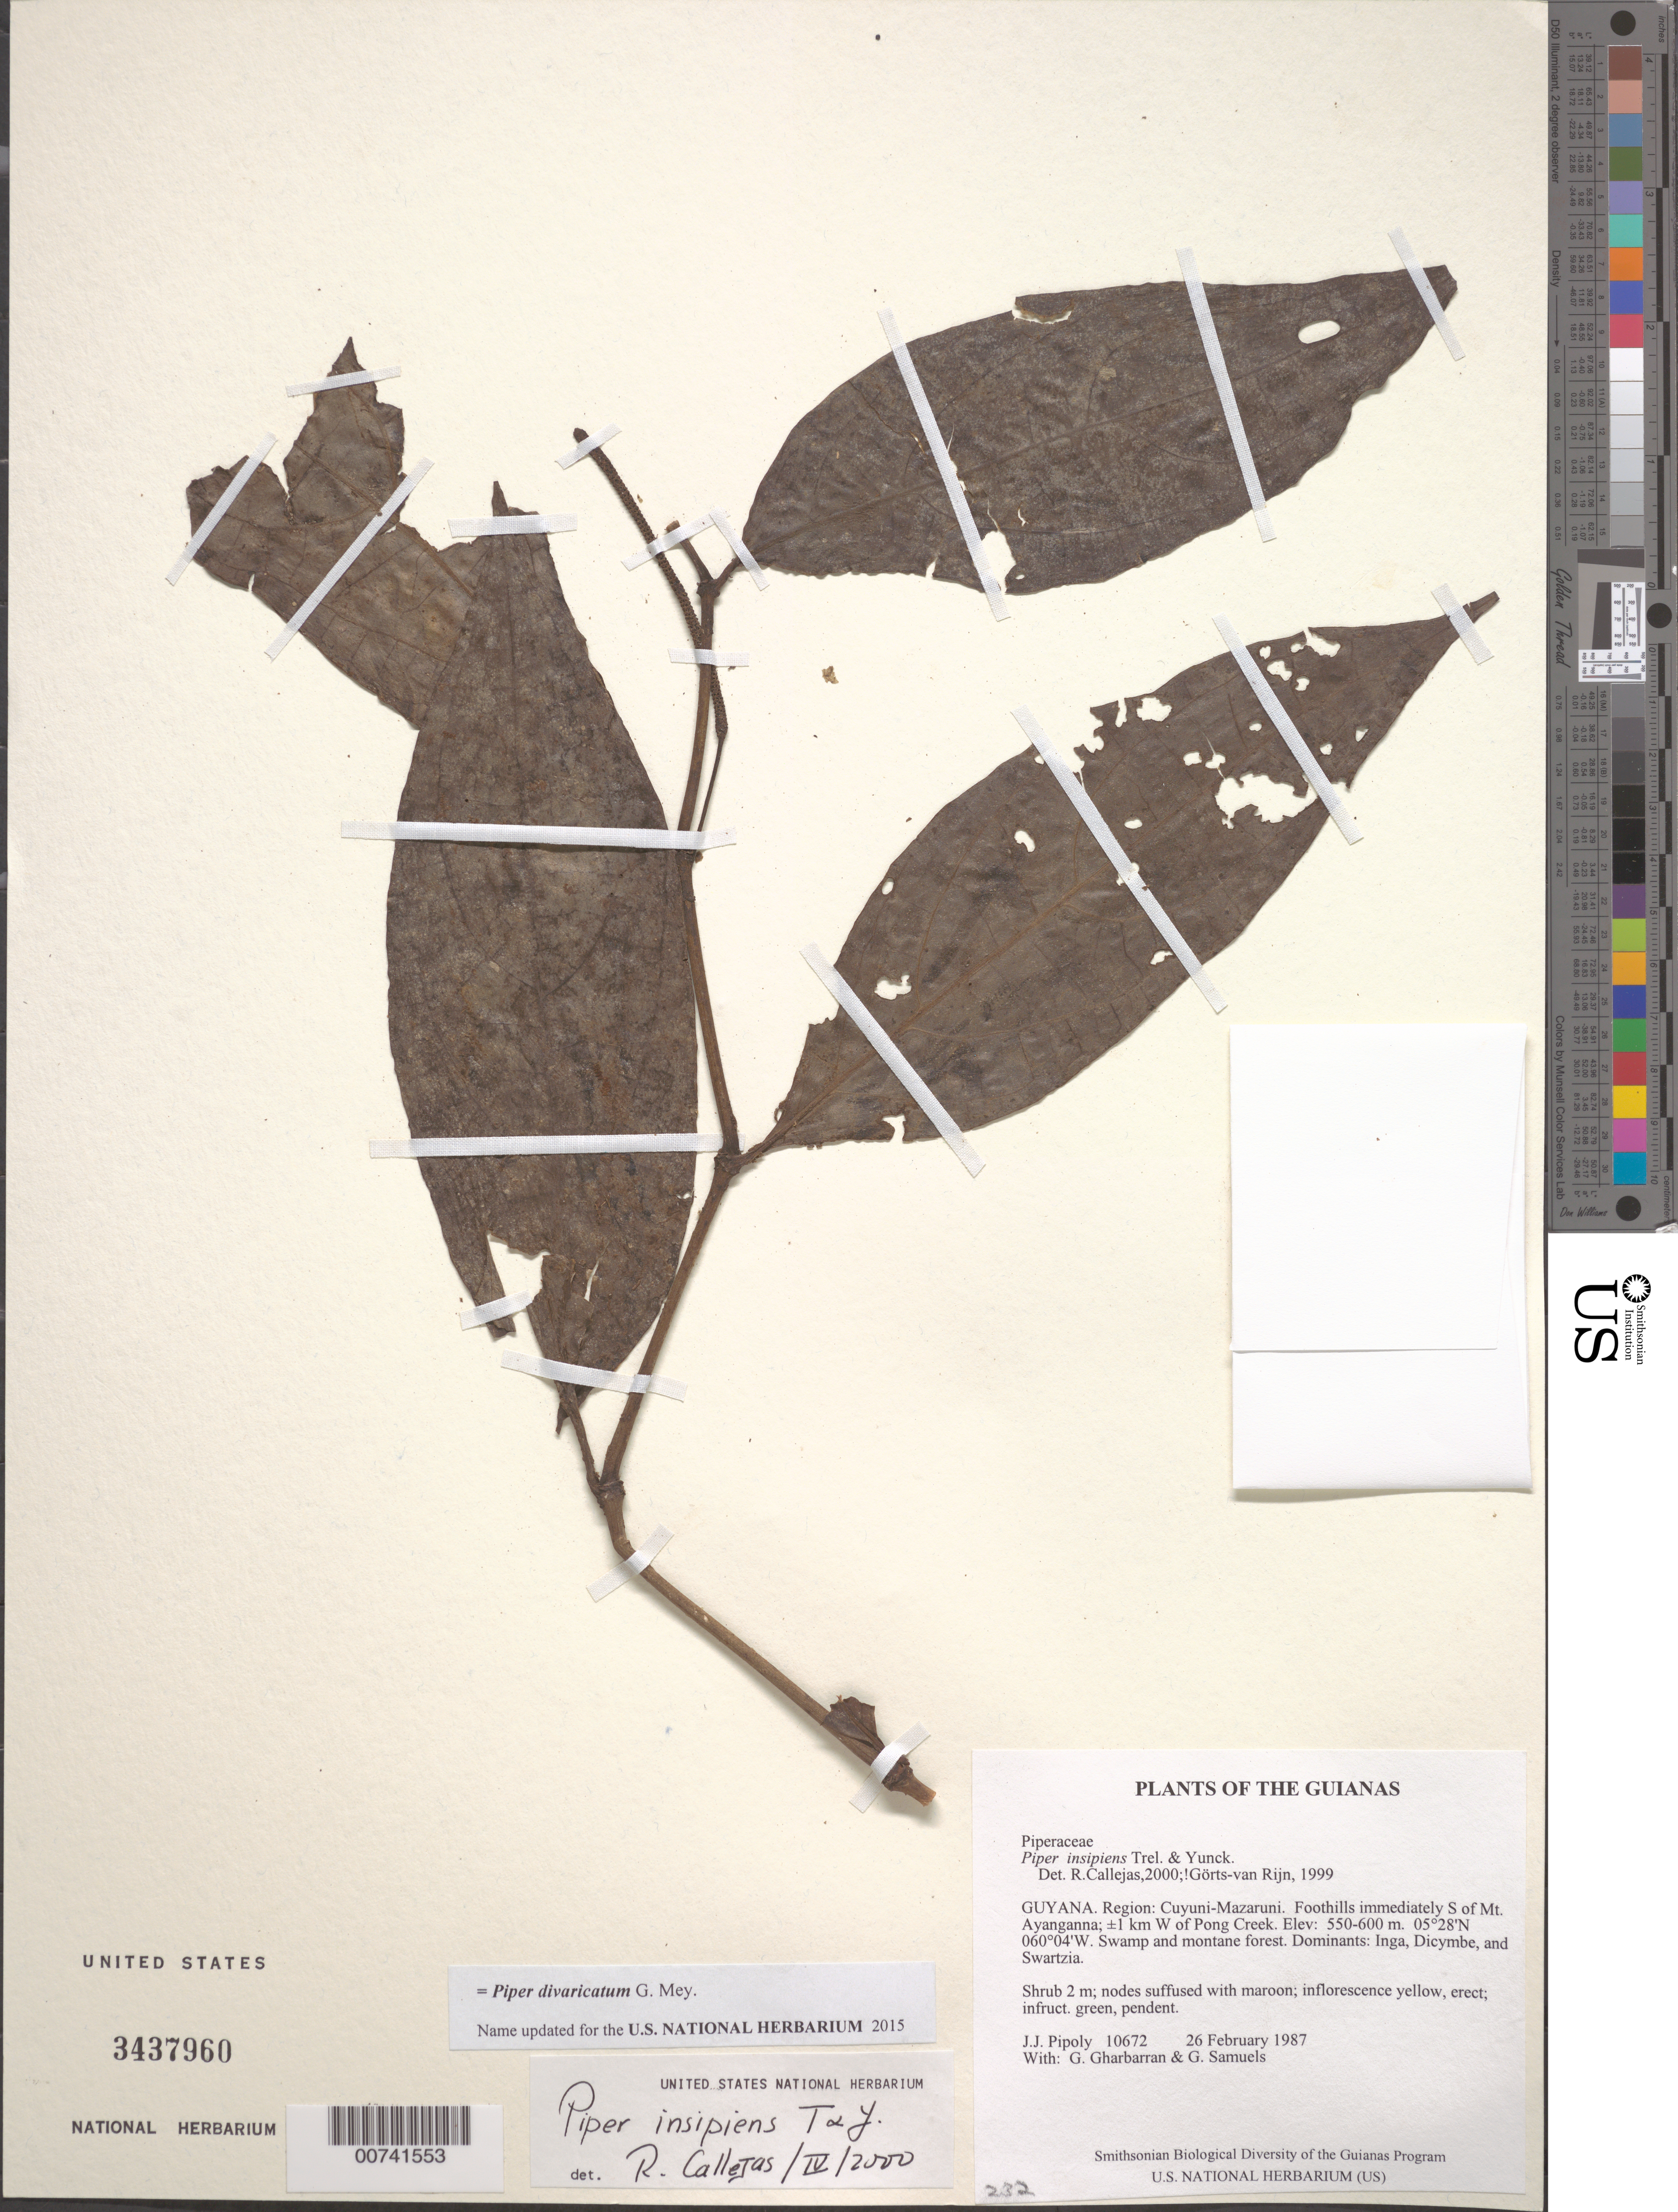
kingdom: Plantae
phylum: Tracheophyta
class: Magnoliopsida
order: Piperales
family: Piperaceae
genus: Piper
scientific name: Piper insipiens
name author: Trel. & Yunck.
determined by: Görts-van Rijn, A. R. A.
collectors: J. J. Pipoly, G. Gharbarran & G. Samuels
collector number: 10672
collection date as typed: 26 February 1987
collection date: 1987-02-26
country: Guyana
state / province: Cuyuni-Mazaruni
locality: Foothills immediately S of Mt. Ayanganna; ±1 km W of Pong Creek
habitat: Swamp and montane forest. Dominants: Inga, Dicymbe, and Swartzia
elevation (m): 550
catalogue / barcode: US 3437960